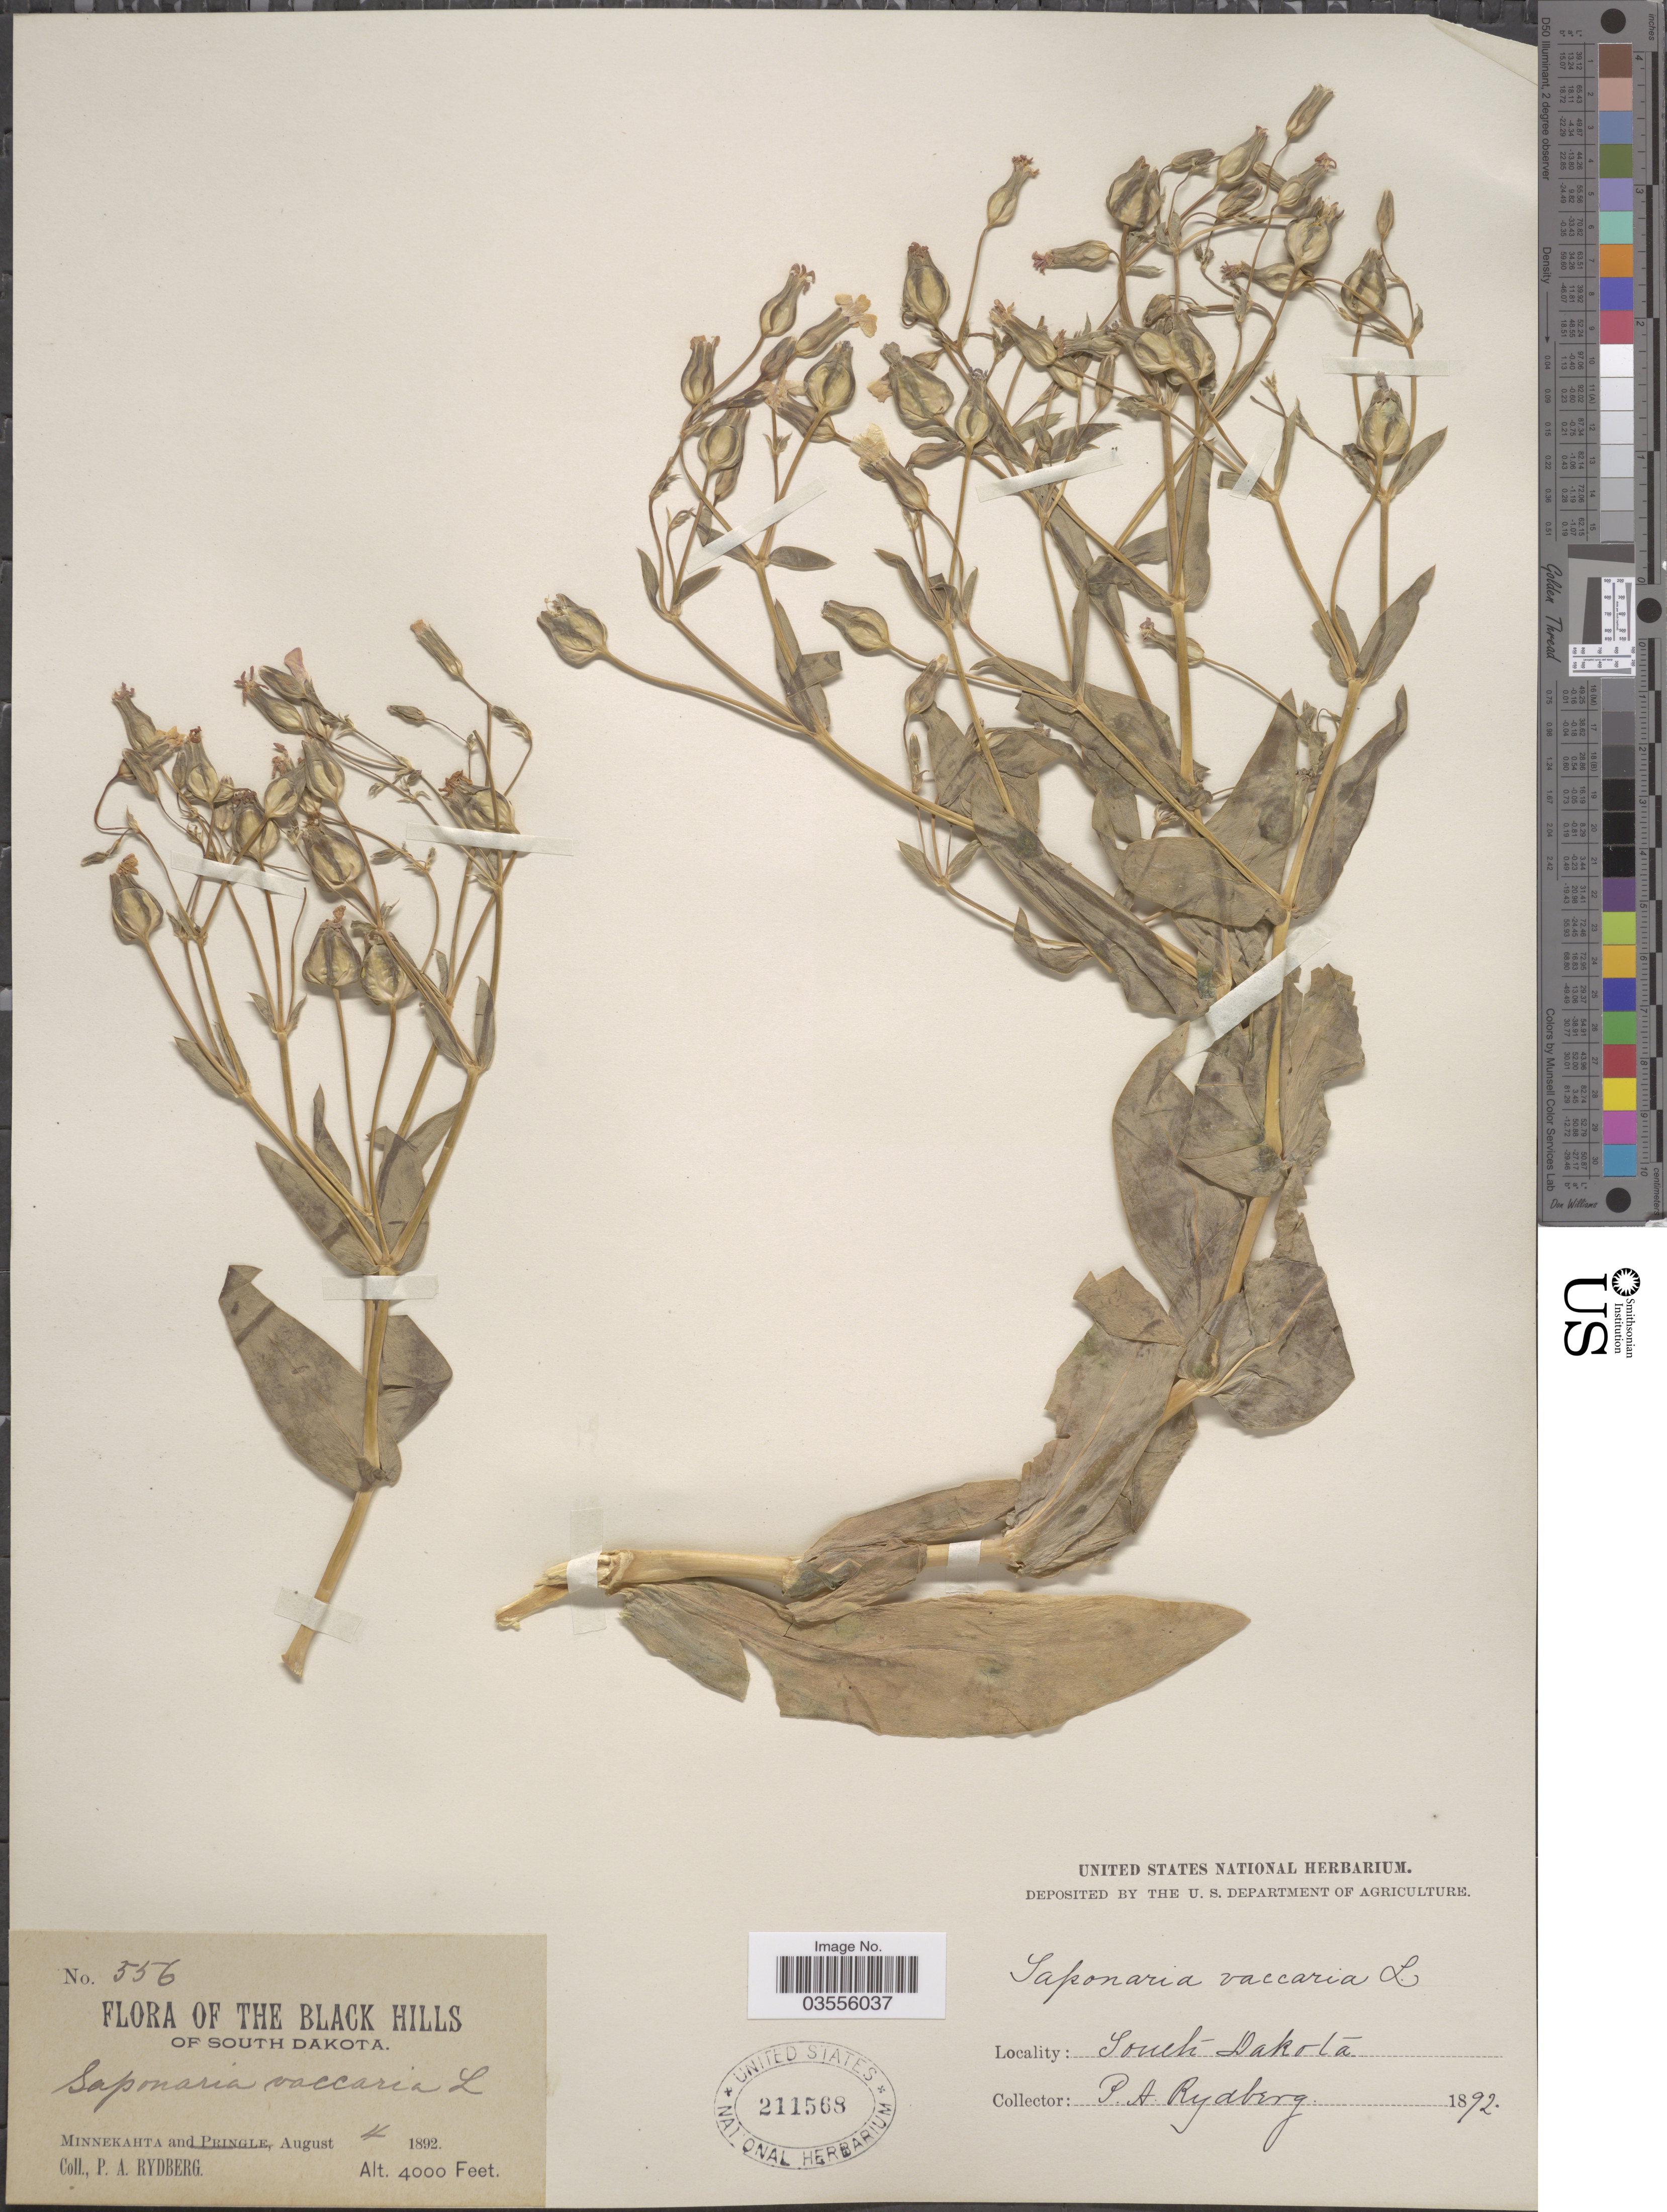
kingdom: Plantae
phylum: Tracheophyta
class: Magnoliopsida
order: Caryophyllales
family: Caryophyllaceae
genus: Gypsophila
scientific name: Gypsophila vaccaria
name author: (L.) Sm.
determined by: Strong, M. T., (US), Smithsonian Institution - National Museum of Natural History (UNITED STATES)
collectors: P. A. Rydberg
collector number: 556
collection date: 1892-08-04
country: United States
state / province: South Dakota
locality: The Black Hills of South Dakota. Minnekahta.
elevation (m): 1219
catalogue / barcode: US 211568